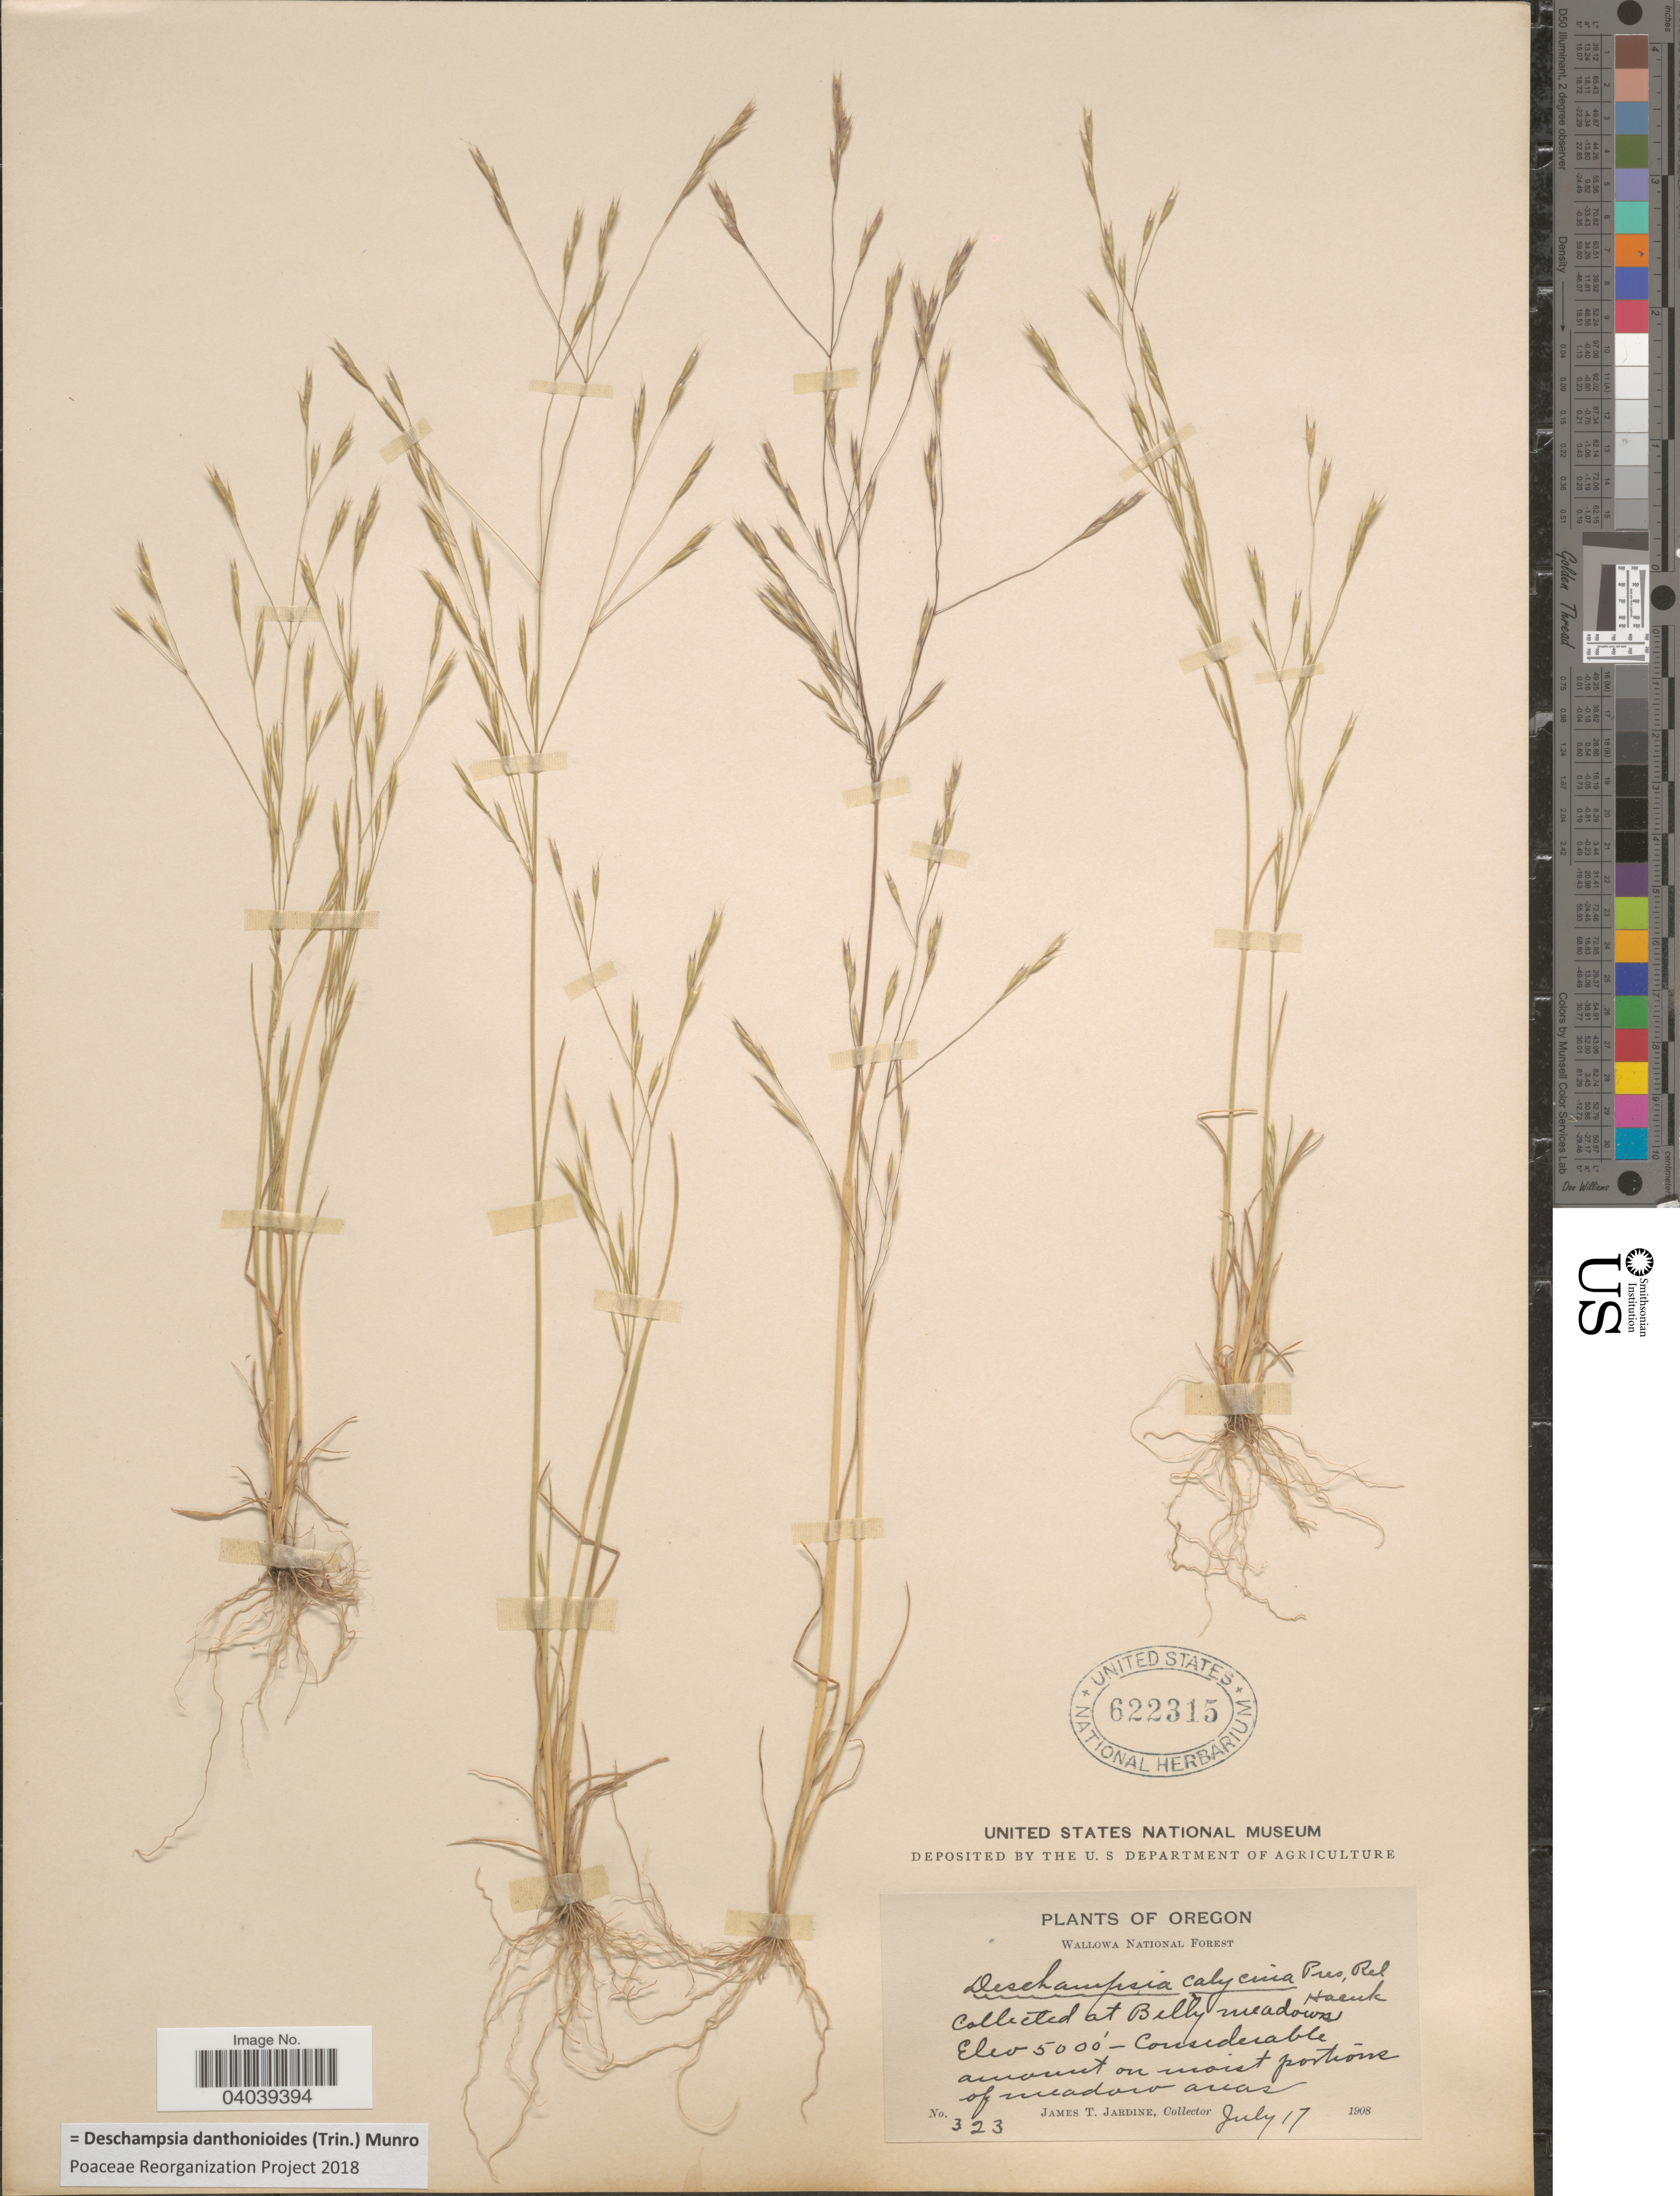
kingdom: Plantae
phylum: Tracheophyta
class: Liliopsida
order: Poales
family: Poaceae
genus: Deschampsia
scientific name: Deschampsia danthonioides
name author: (Trin.) Munro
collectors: J. T. Jardine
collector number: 323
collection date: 1908-07-17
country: United States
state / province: Oregon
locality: Wallowa National Forest.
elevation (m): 1524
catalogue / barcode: US 622315